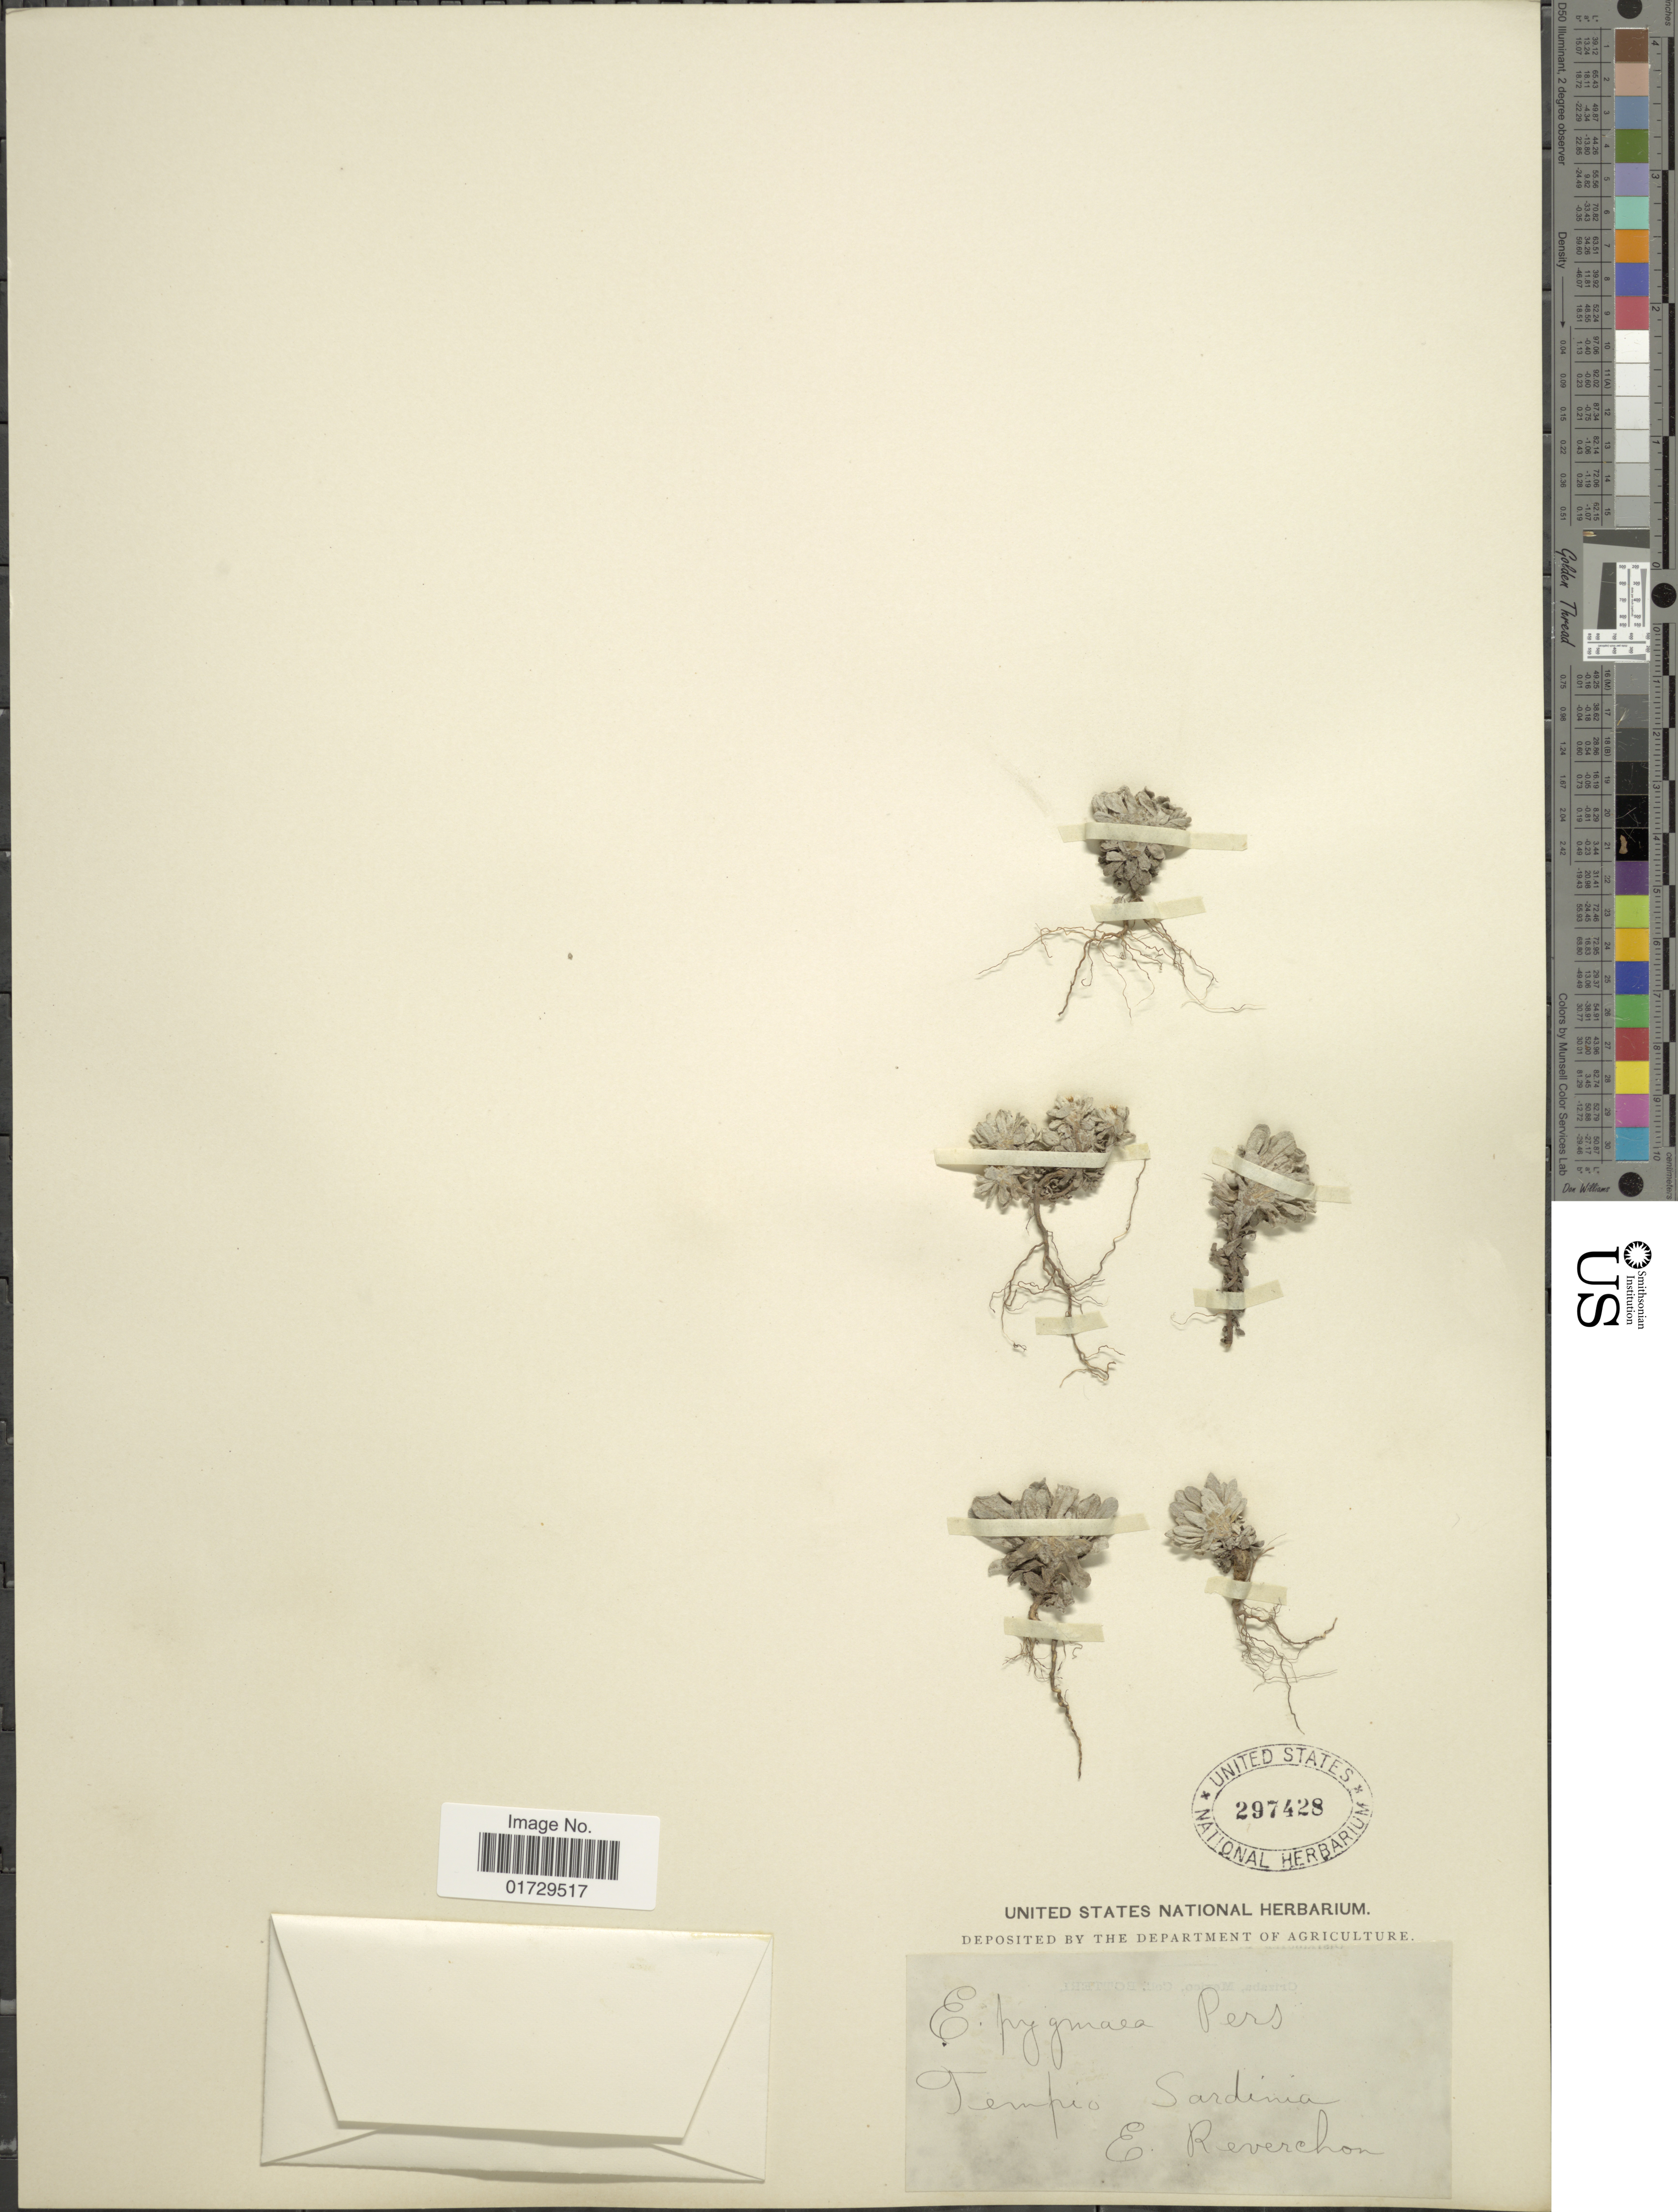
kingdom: Plantae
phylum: Tracheophyta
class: Magnoliopsida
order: Asterales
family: Asteraceae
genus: Filago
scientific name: Filago pygmaea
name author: L.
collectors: E. Reverchon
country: Italy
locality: Tempio Sardinia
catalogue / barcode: US 297428